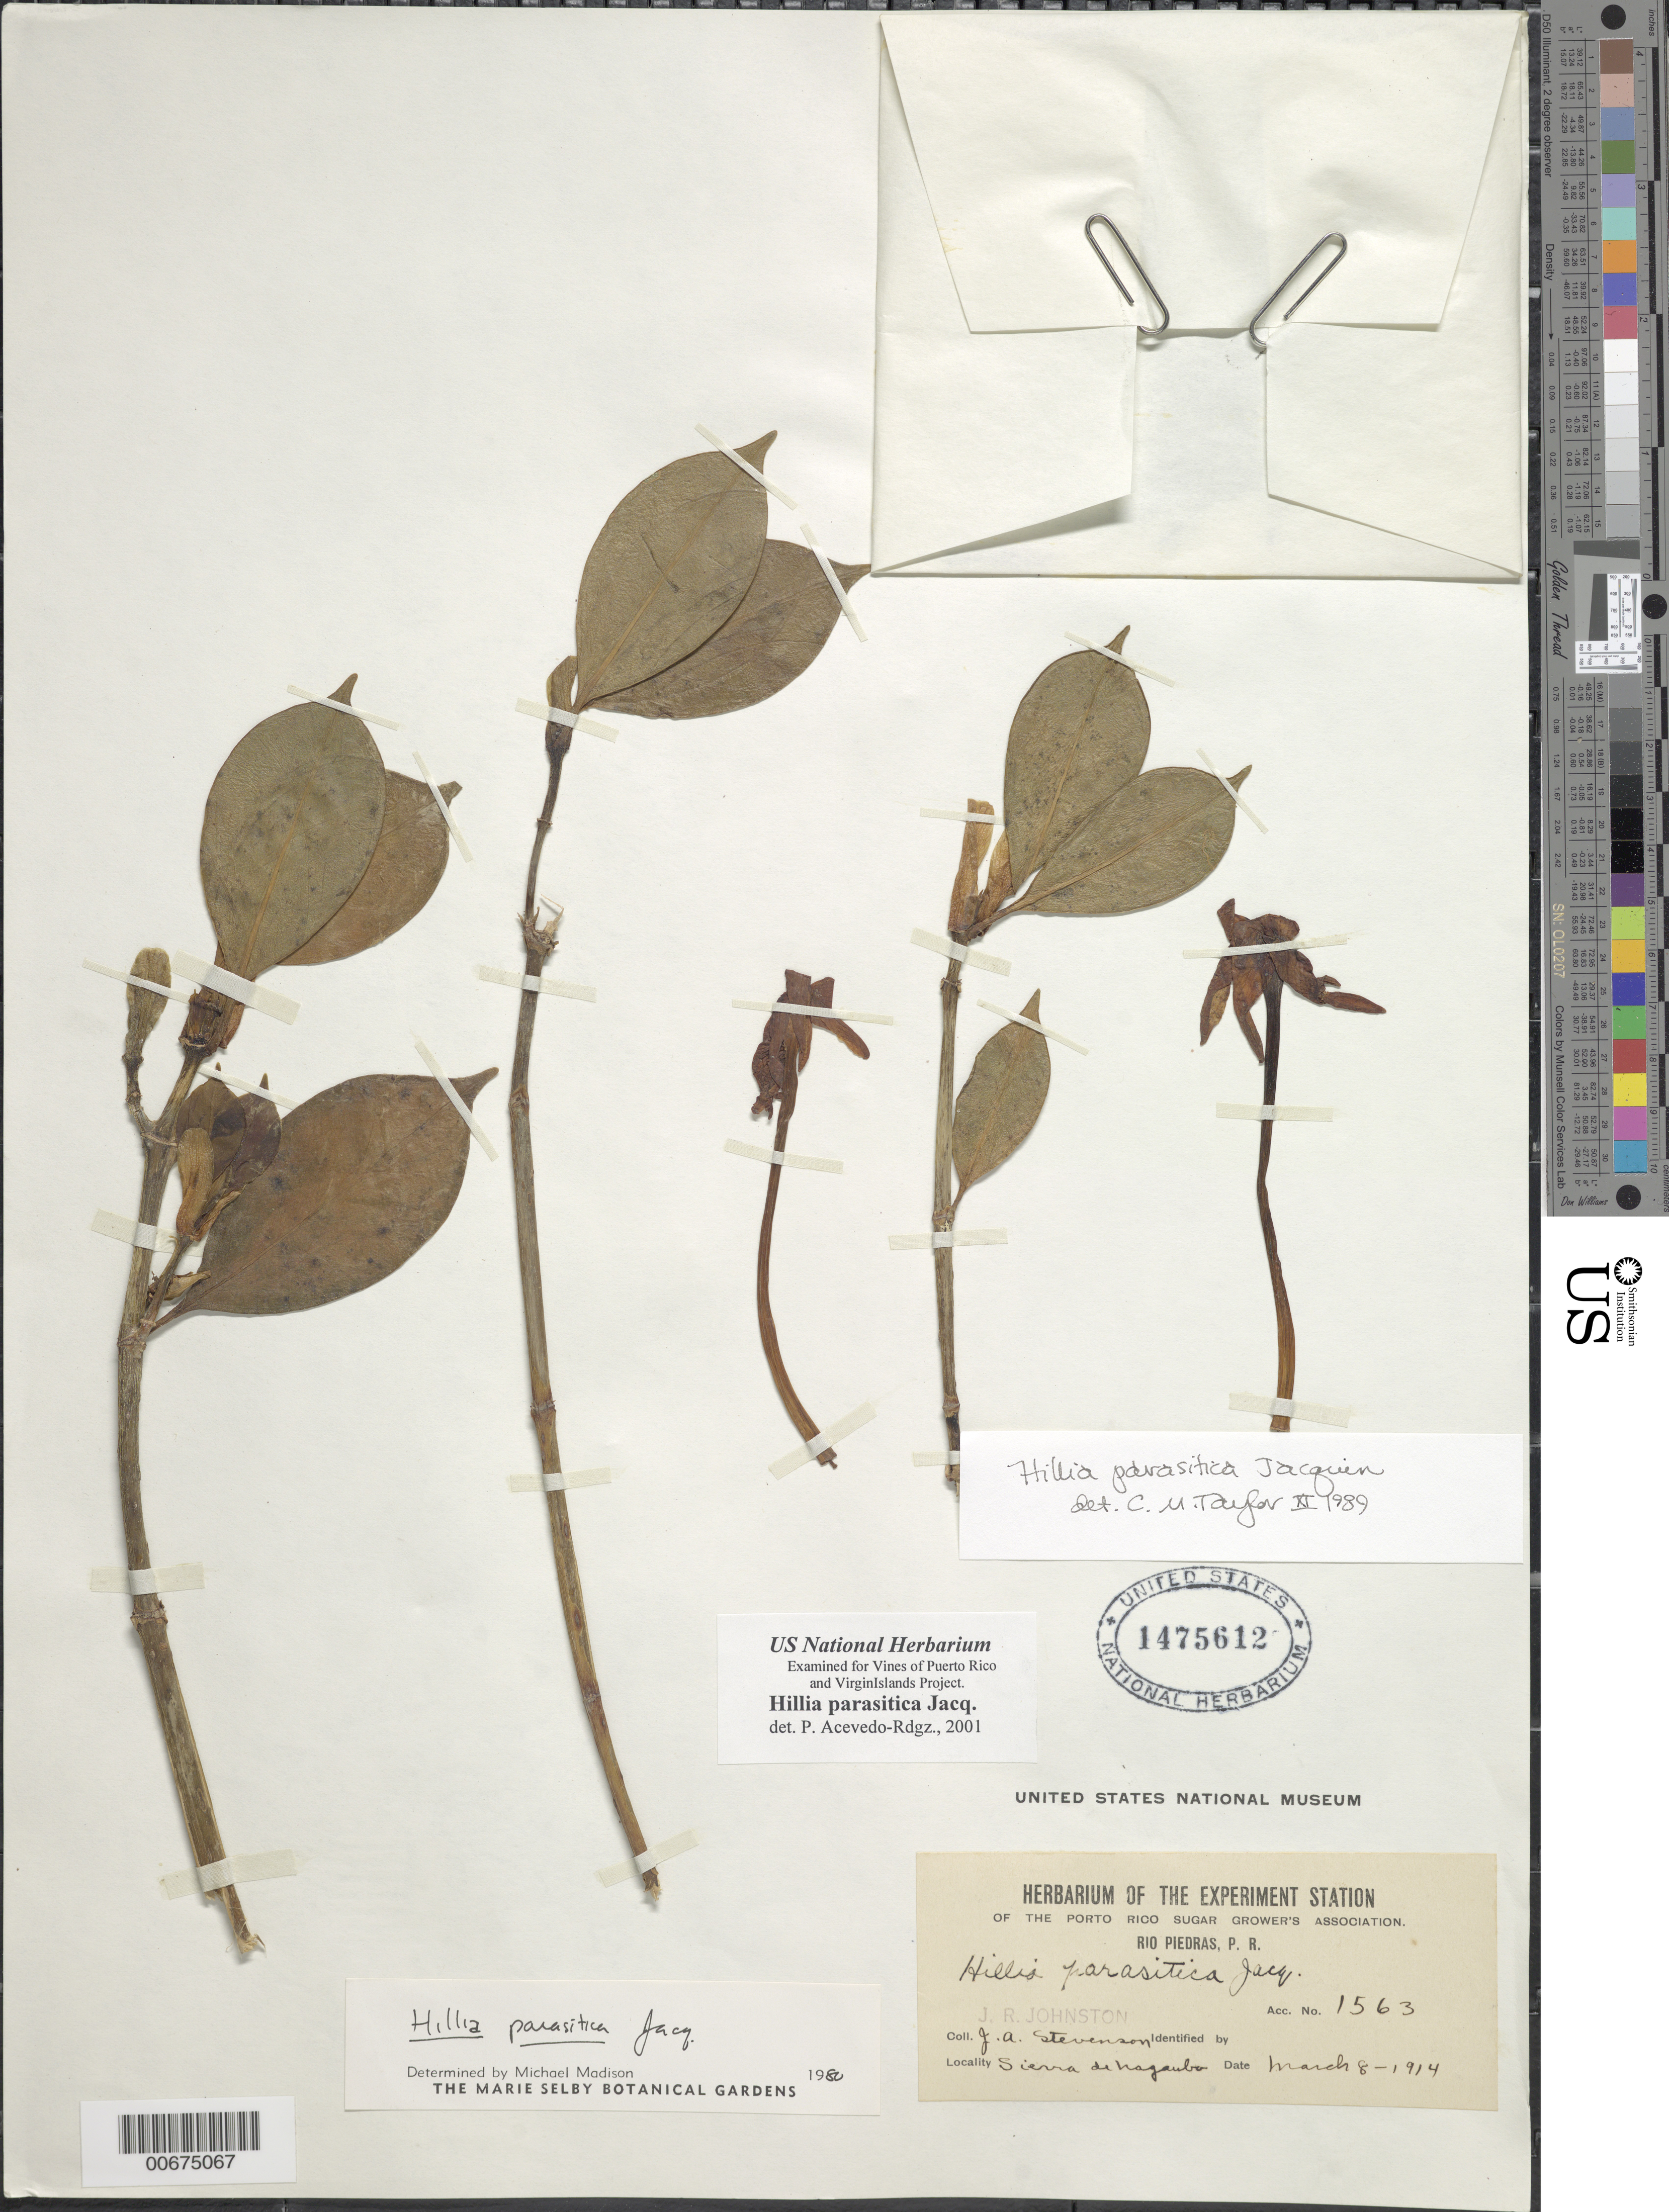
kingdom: Plantae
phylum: Tracheophyta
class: Magnoliopsida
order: Gentianales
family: Rubiaceae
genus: Hillia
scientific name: Hillia parasitica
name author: Jacq.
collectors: J. Johnston & J. Stevenson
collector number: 1563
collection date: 1914-03-08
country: Puerto Rico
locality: Rio Piedras, P.R., Sierra de Nagamba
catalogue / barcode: US 1475612